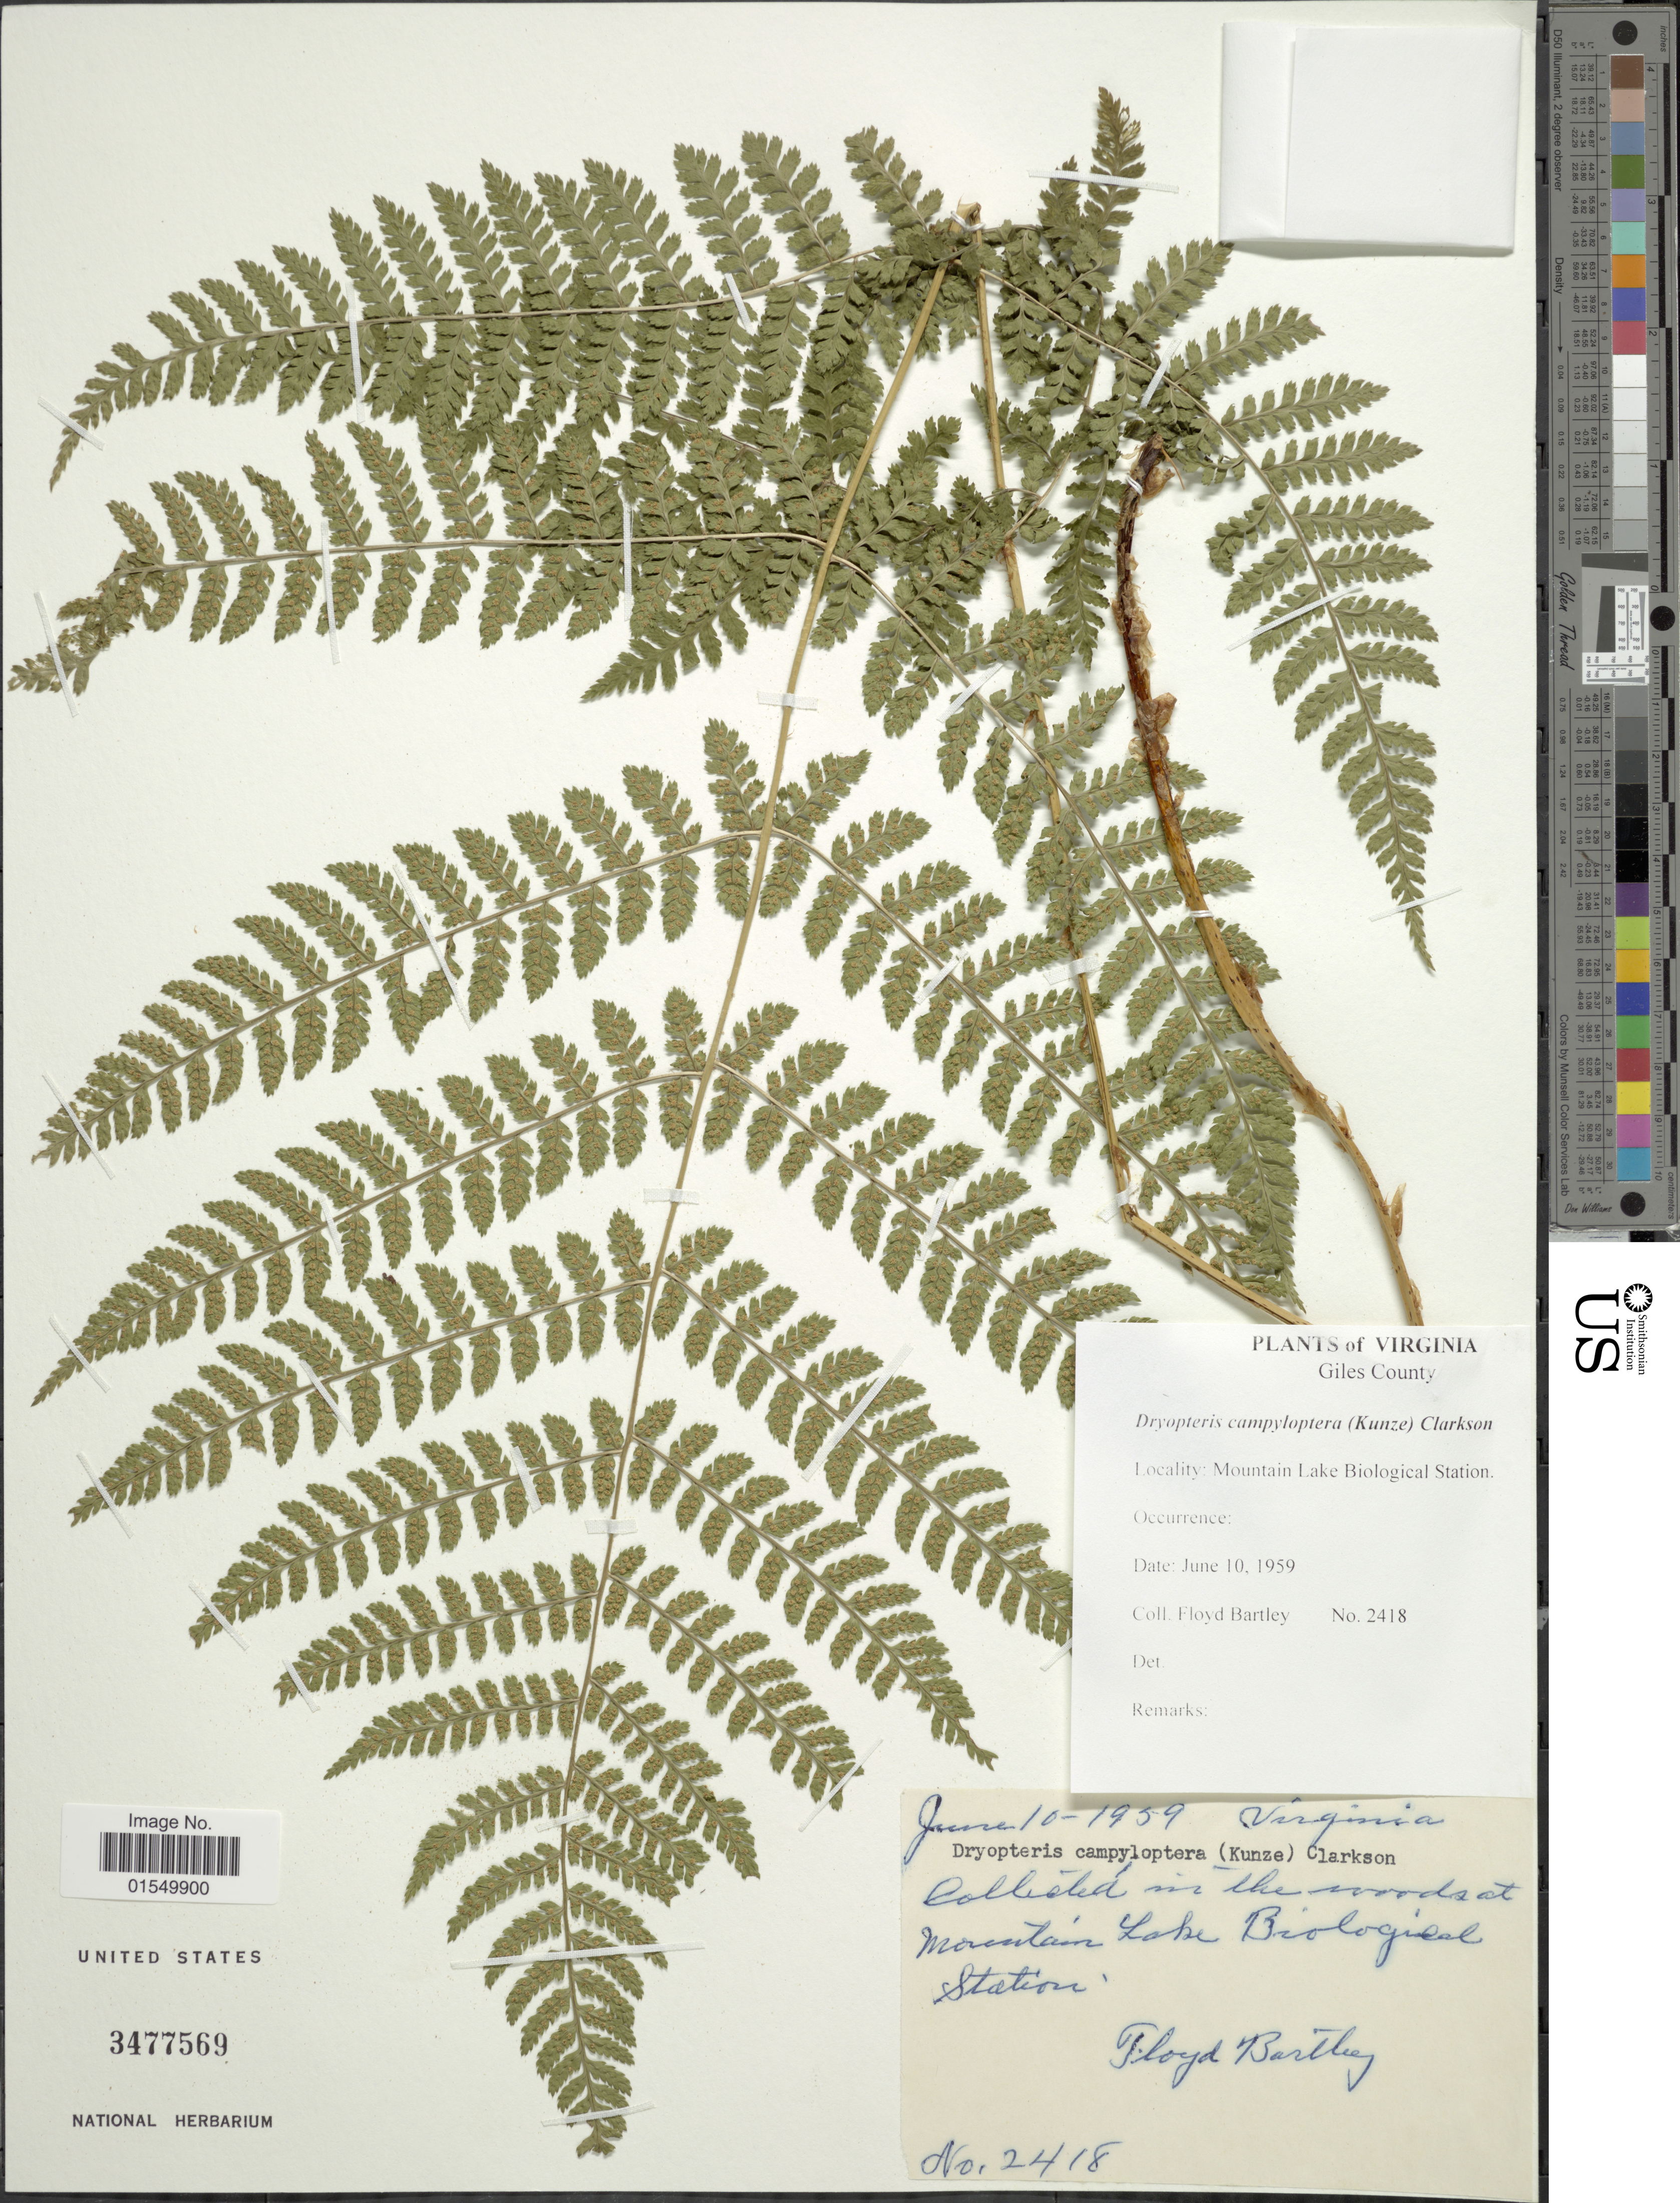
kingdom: Plantae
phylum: Tracheophyta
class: Polypodiopsida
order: Polypodiales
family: Dryopteridaceae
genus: Dryopteris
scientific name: Dryopteris campyloptera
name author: Clarkson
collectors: F. Bartley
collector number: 2418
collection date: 1959-06-10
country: United States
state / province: Virginia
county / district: Giles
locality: Mountain Lake Biological Station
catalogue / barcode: US 3477569